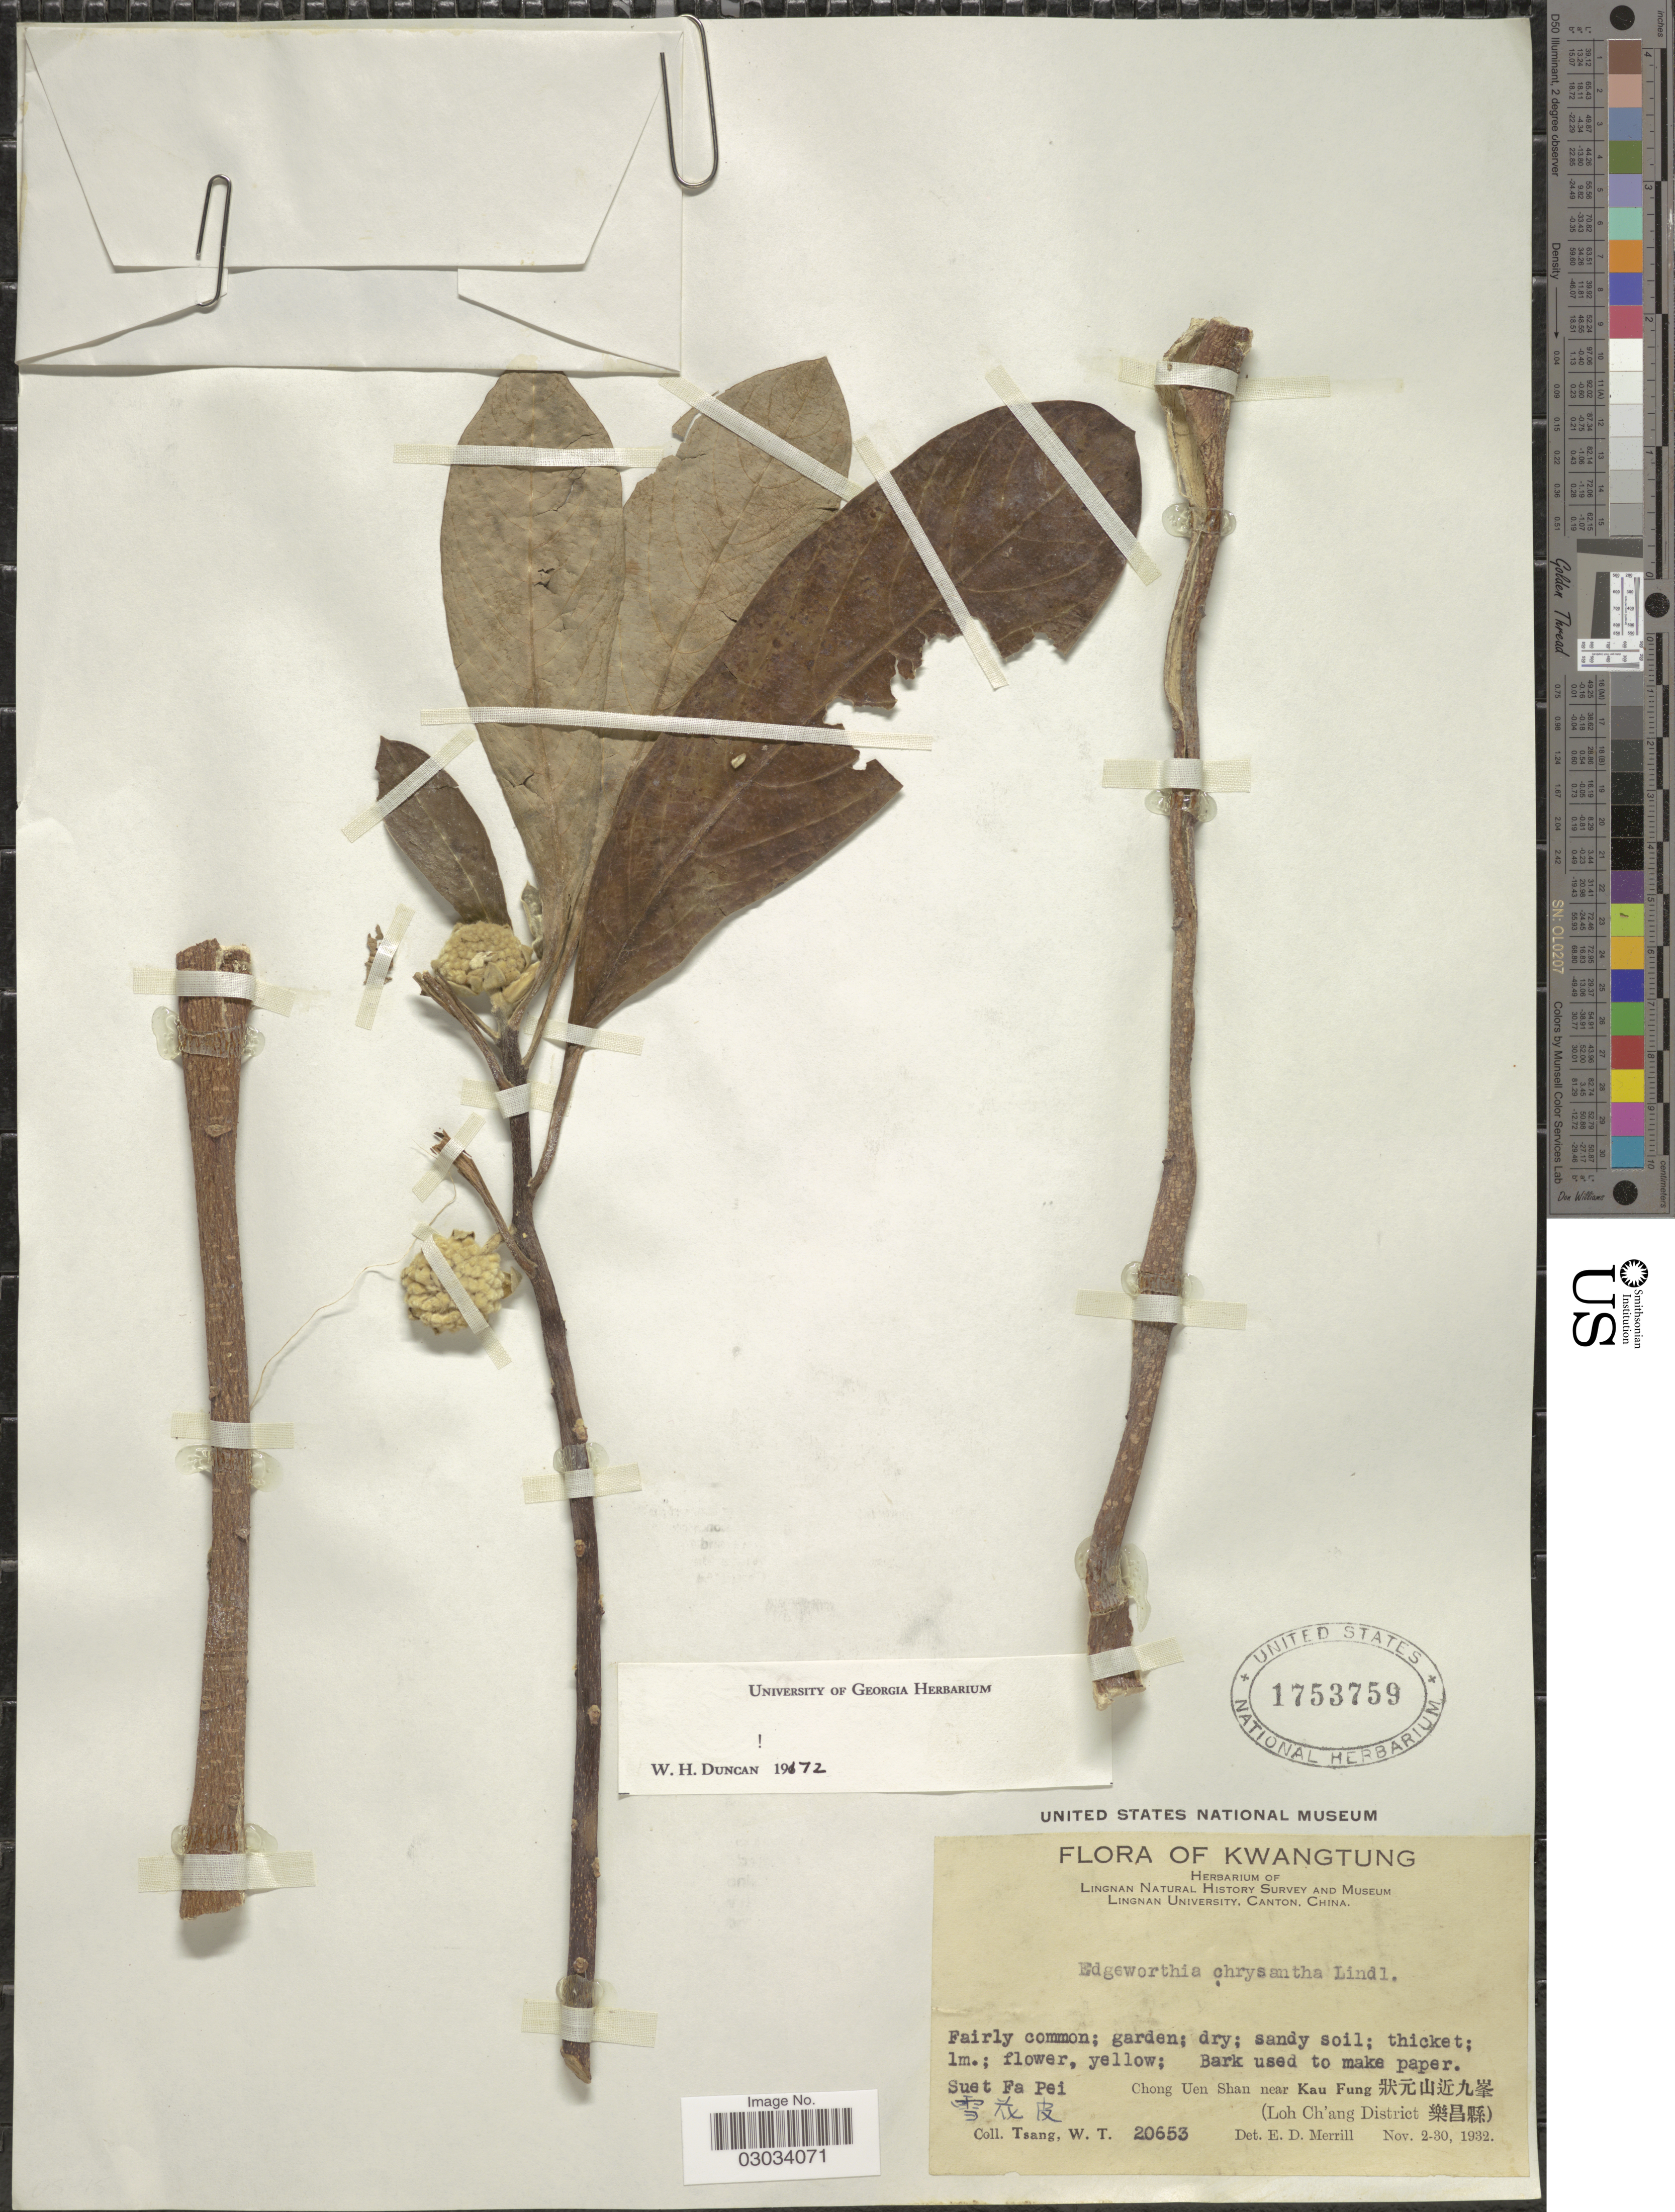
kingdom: Plantae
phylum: Tracheophyta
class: Magnoliopsida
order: Malvales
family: Thymelaeaceae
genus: Edgeworthia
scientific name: Edgeworthia chrysantha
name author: Lindl.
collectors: W. T. Tsang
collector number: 20653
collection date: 1932-11-02/1932-11-30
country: China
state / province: Guangdong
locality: Kwangtung. Suet Fa Pei. Chong Uen Shan near Kau Fung (Loh Ch'ang District).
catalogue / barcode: US 1753759